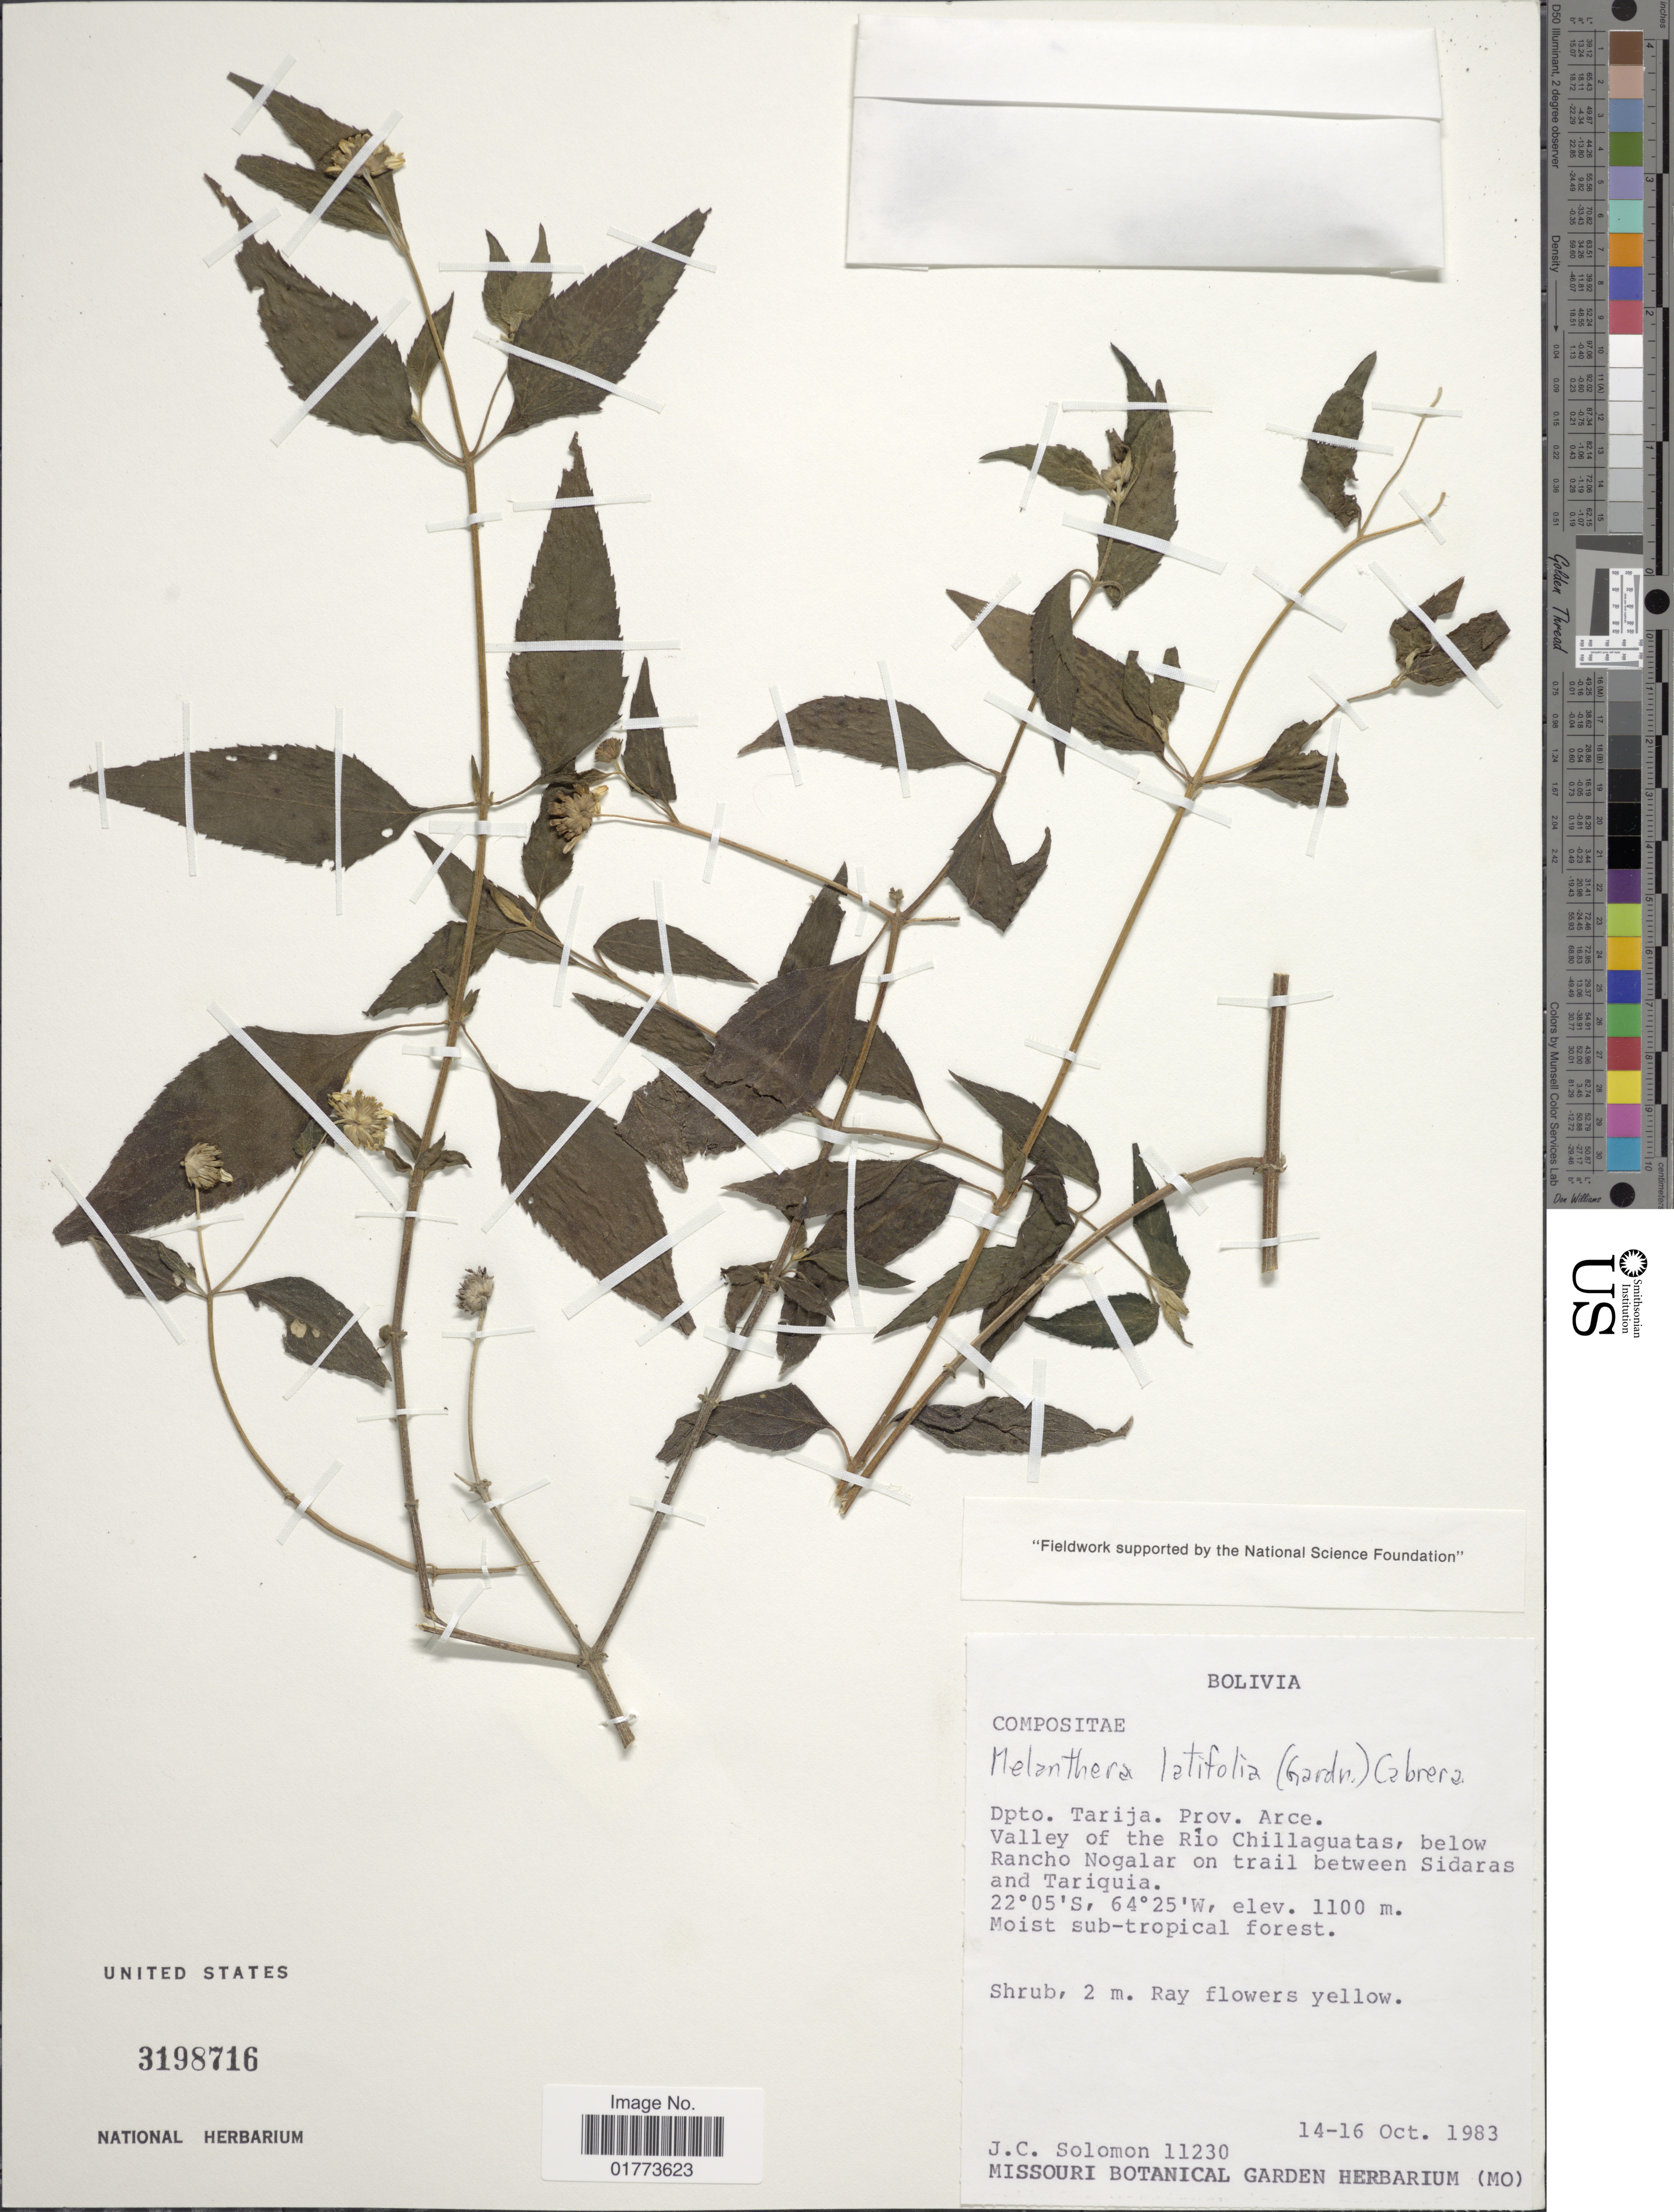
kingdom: Plantae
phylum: Tracheophyta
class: Magnoliopsida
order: Asterales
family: Asteraceae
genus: Melanthera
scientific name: Melanthera latifolia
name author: (Gardner)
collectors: J. C. Solomon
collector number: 11230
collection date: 1983-10-14/1983-10-16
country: Bolivia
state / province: Tarija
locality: Prov. Arce. Valley of the Río Chillaguatas, below Rancho Nogalar on trail between Sidaras and Tariquia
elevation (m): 1100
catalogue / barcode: US 3198716